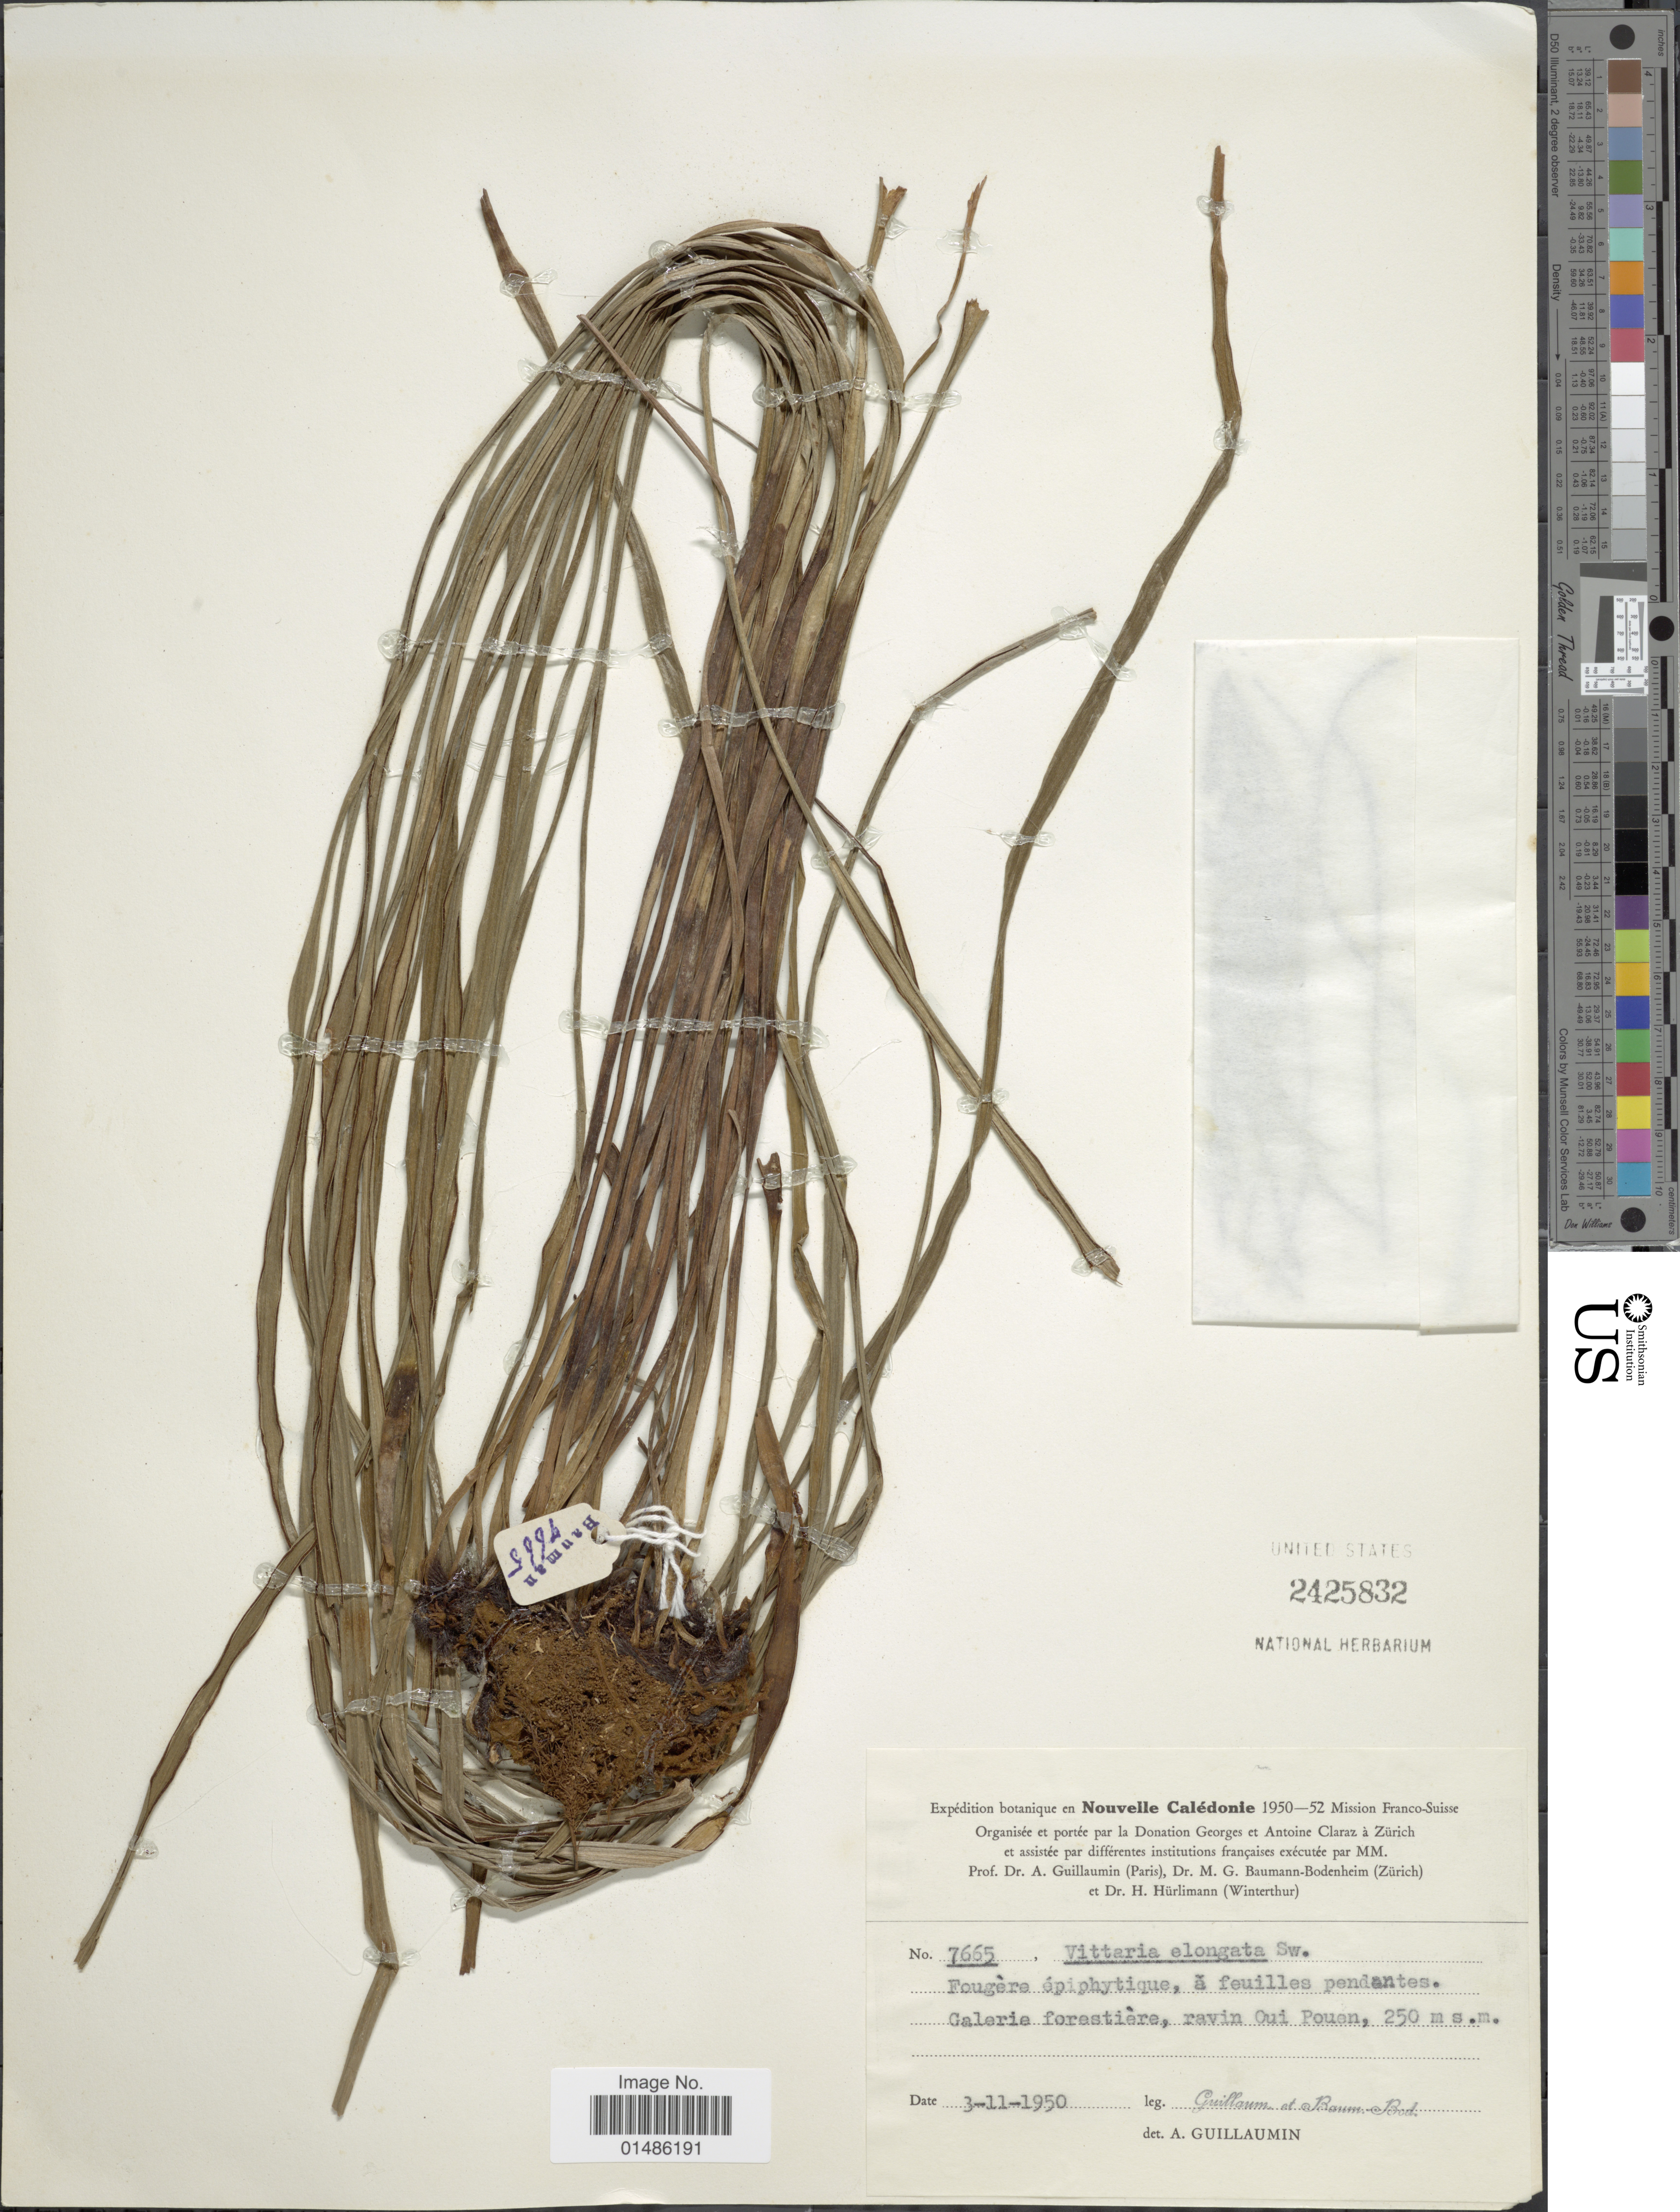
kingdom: Plantae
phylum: Tracheophyta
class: Polypodiopsida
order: Polypodiales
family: Pteridaceae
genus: Haplopteris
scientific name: Haplopteris elongata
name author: (Sw.) Crane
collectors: A. Guillaumin & M. G. Baumann-Bodenheim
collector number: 7665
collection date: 1950-11-03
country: New Caledonia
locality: Fougère épiphytique, ã feuilles pendantes. Galeria forestière, ravin Oui Pouen.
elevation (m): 250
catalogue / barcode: US 2425832